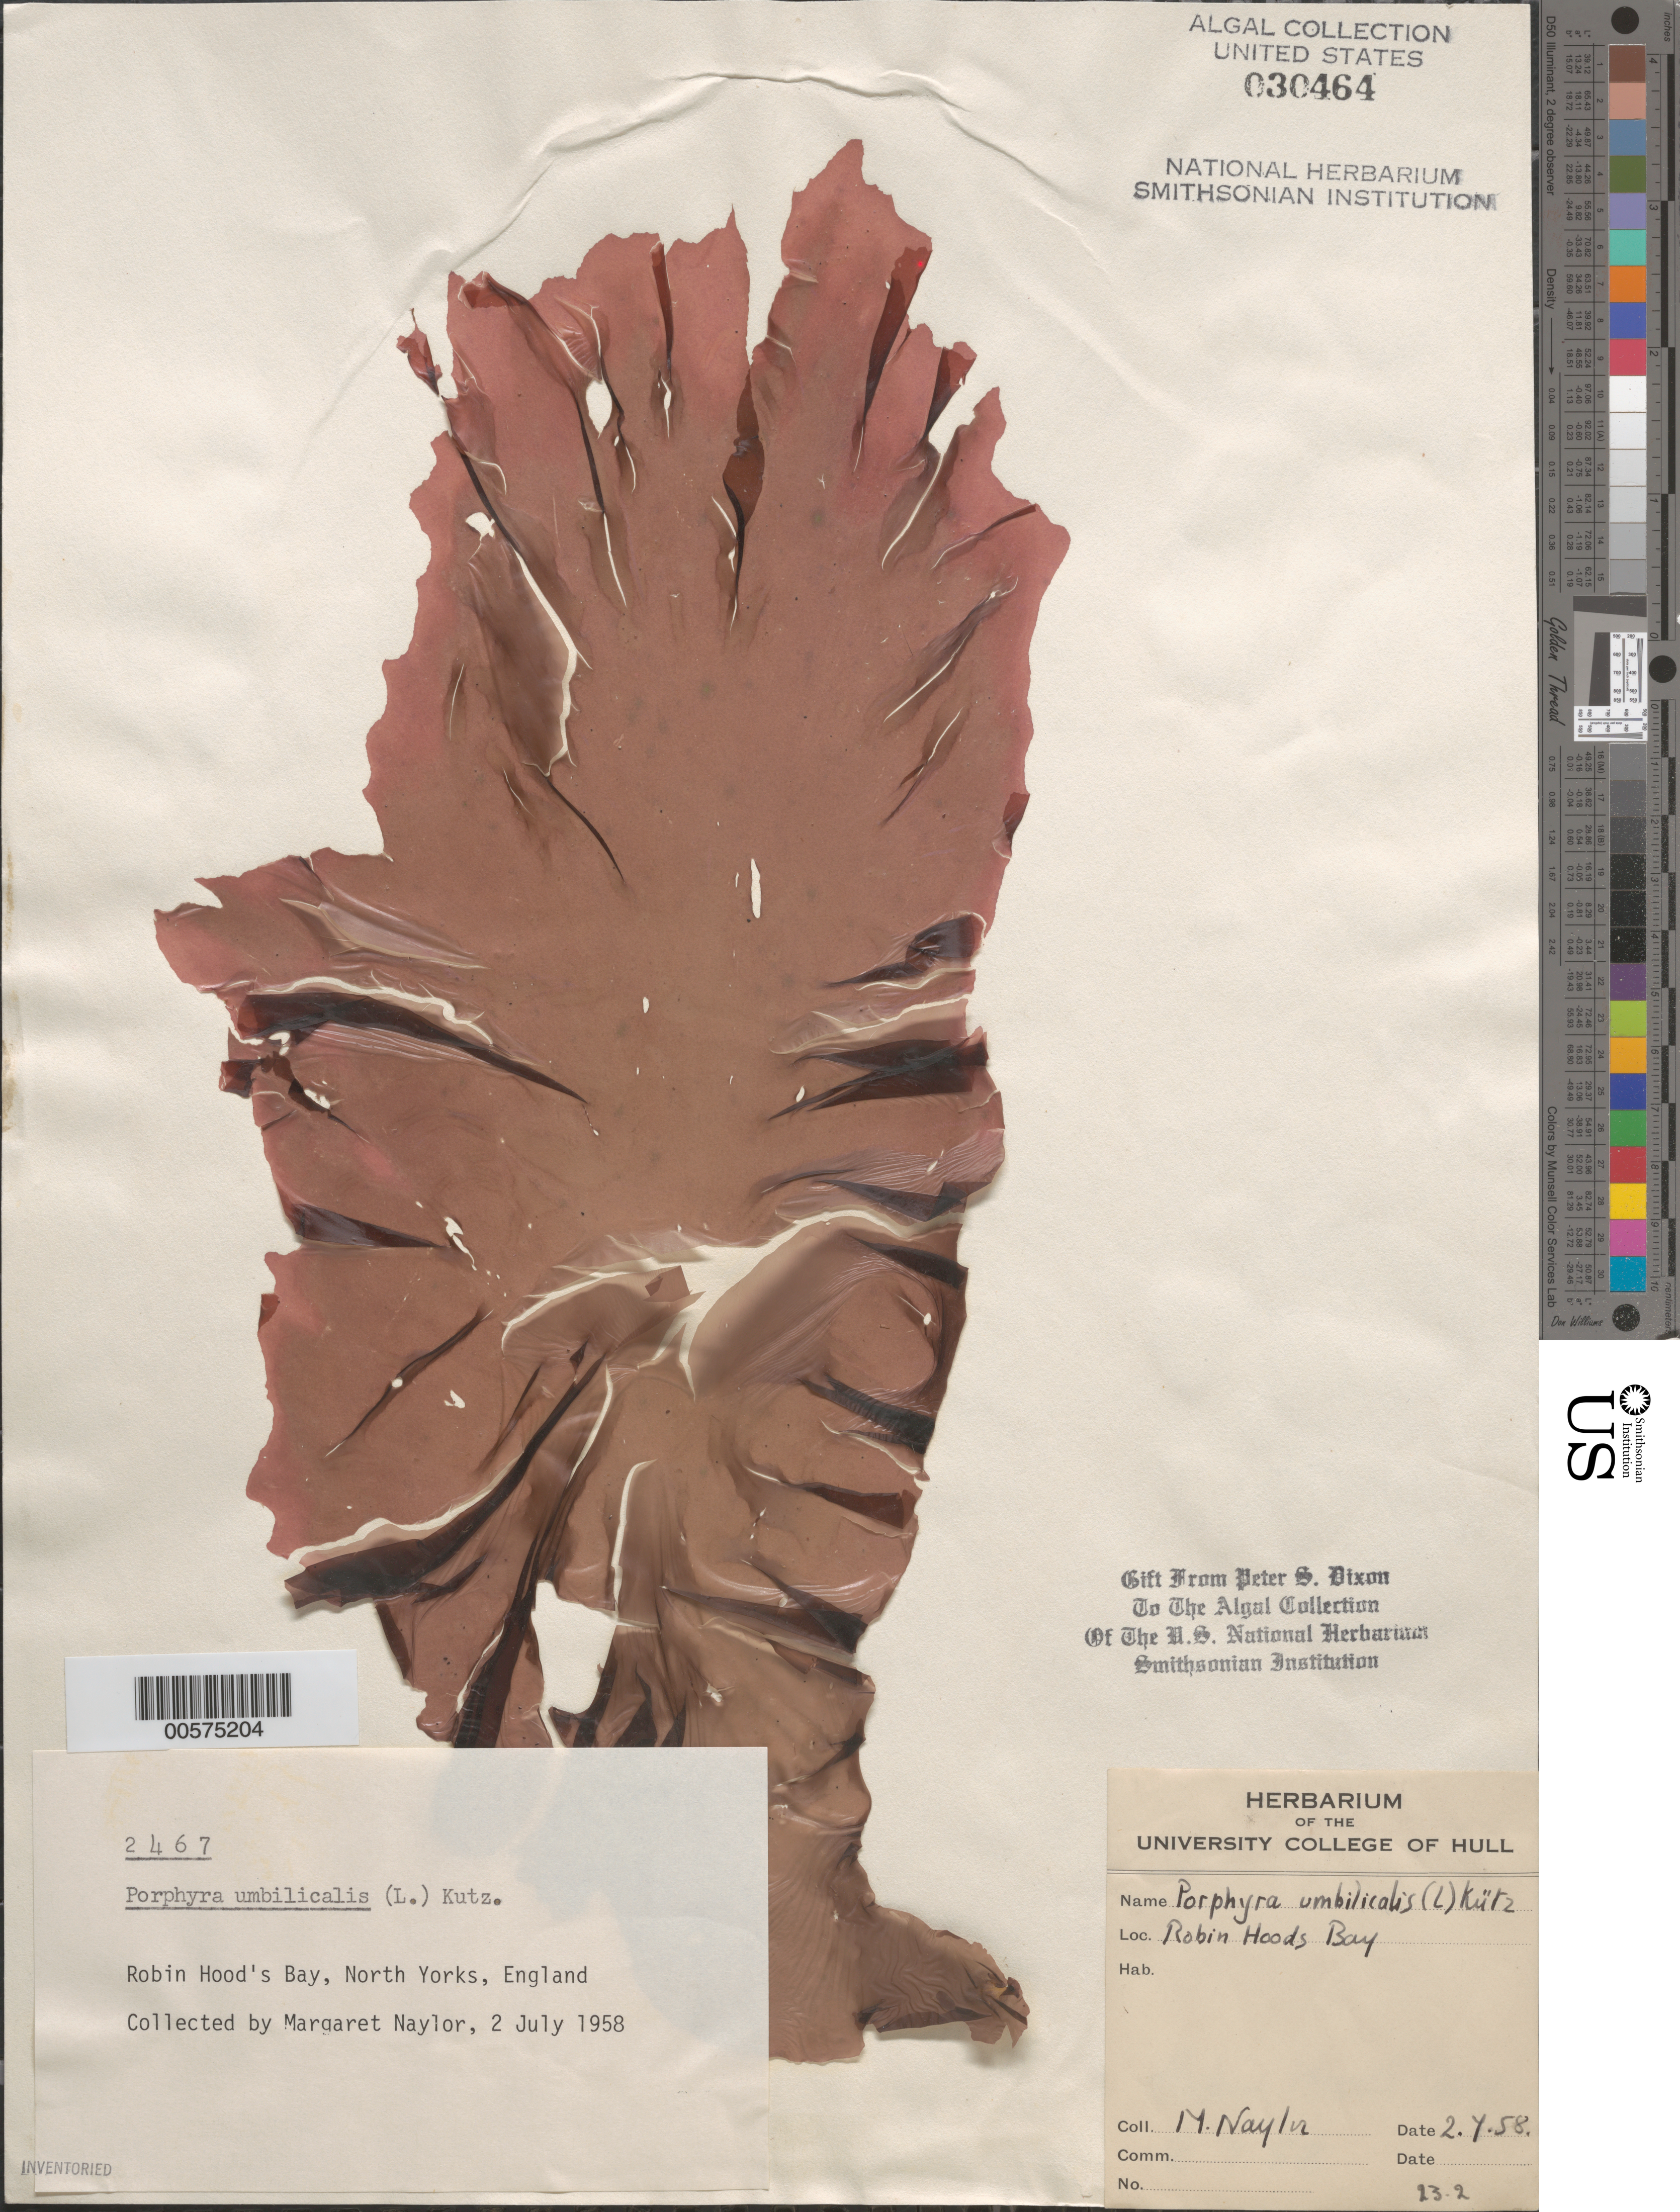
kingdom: Plantae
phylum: Rhodophyta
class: Bangiophyceae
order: Bangiales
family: Bangiaceae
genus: Porphyra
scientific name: Porphyra umbilicalis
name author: Kütz.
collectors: M. Roberts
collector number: PSD 2467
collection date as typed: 02 Jul 1958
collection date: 1958-07-02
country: United Kingdom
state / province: England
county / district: North Yorkshire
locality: Robin Hood's Bay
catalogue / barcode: US 30464